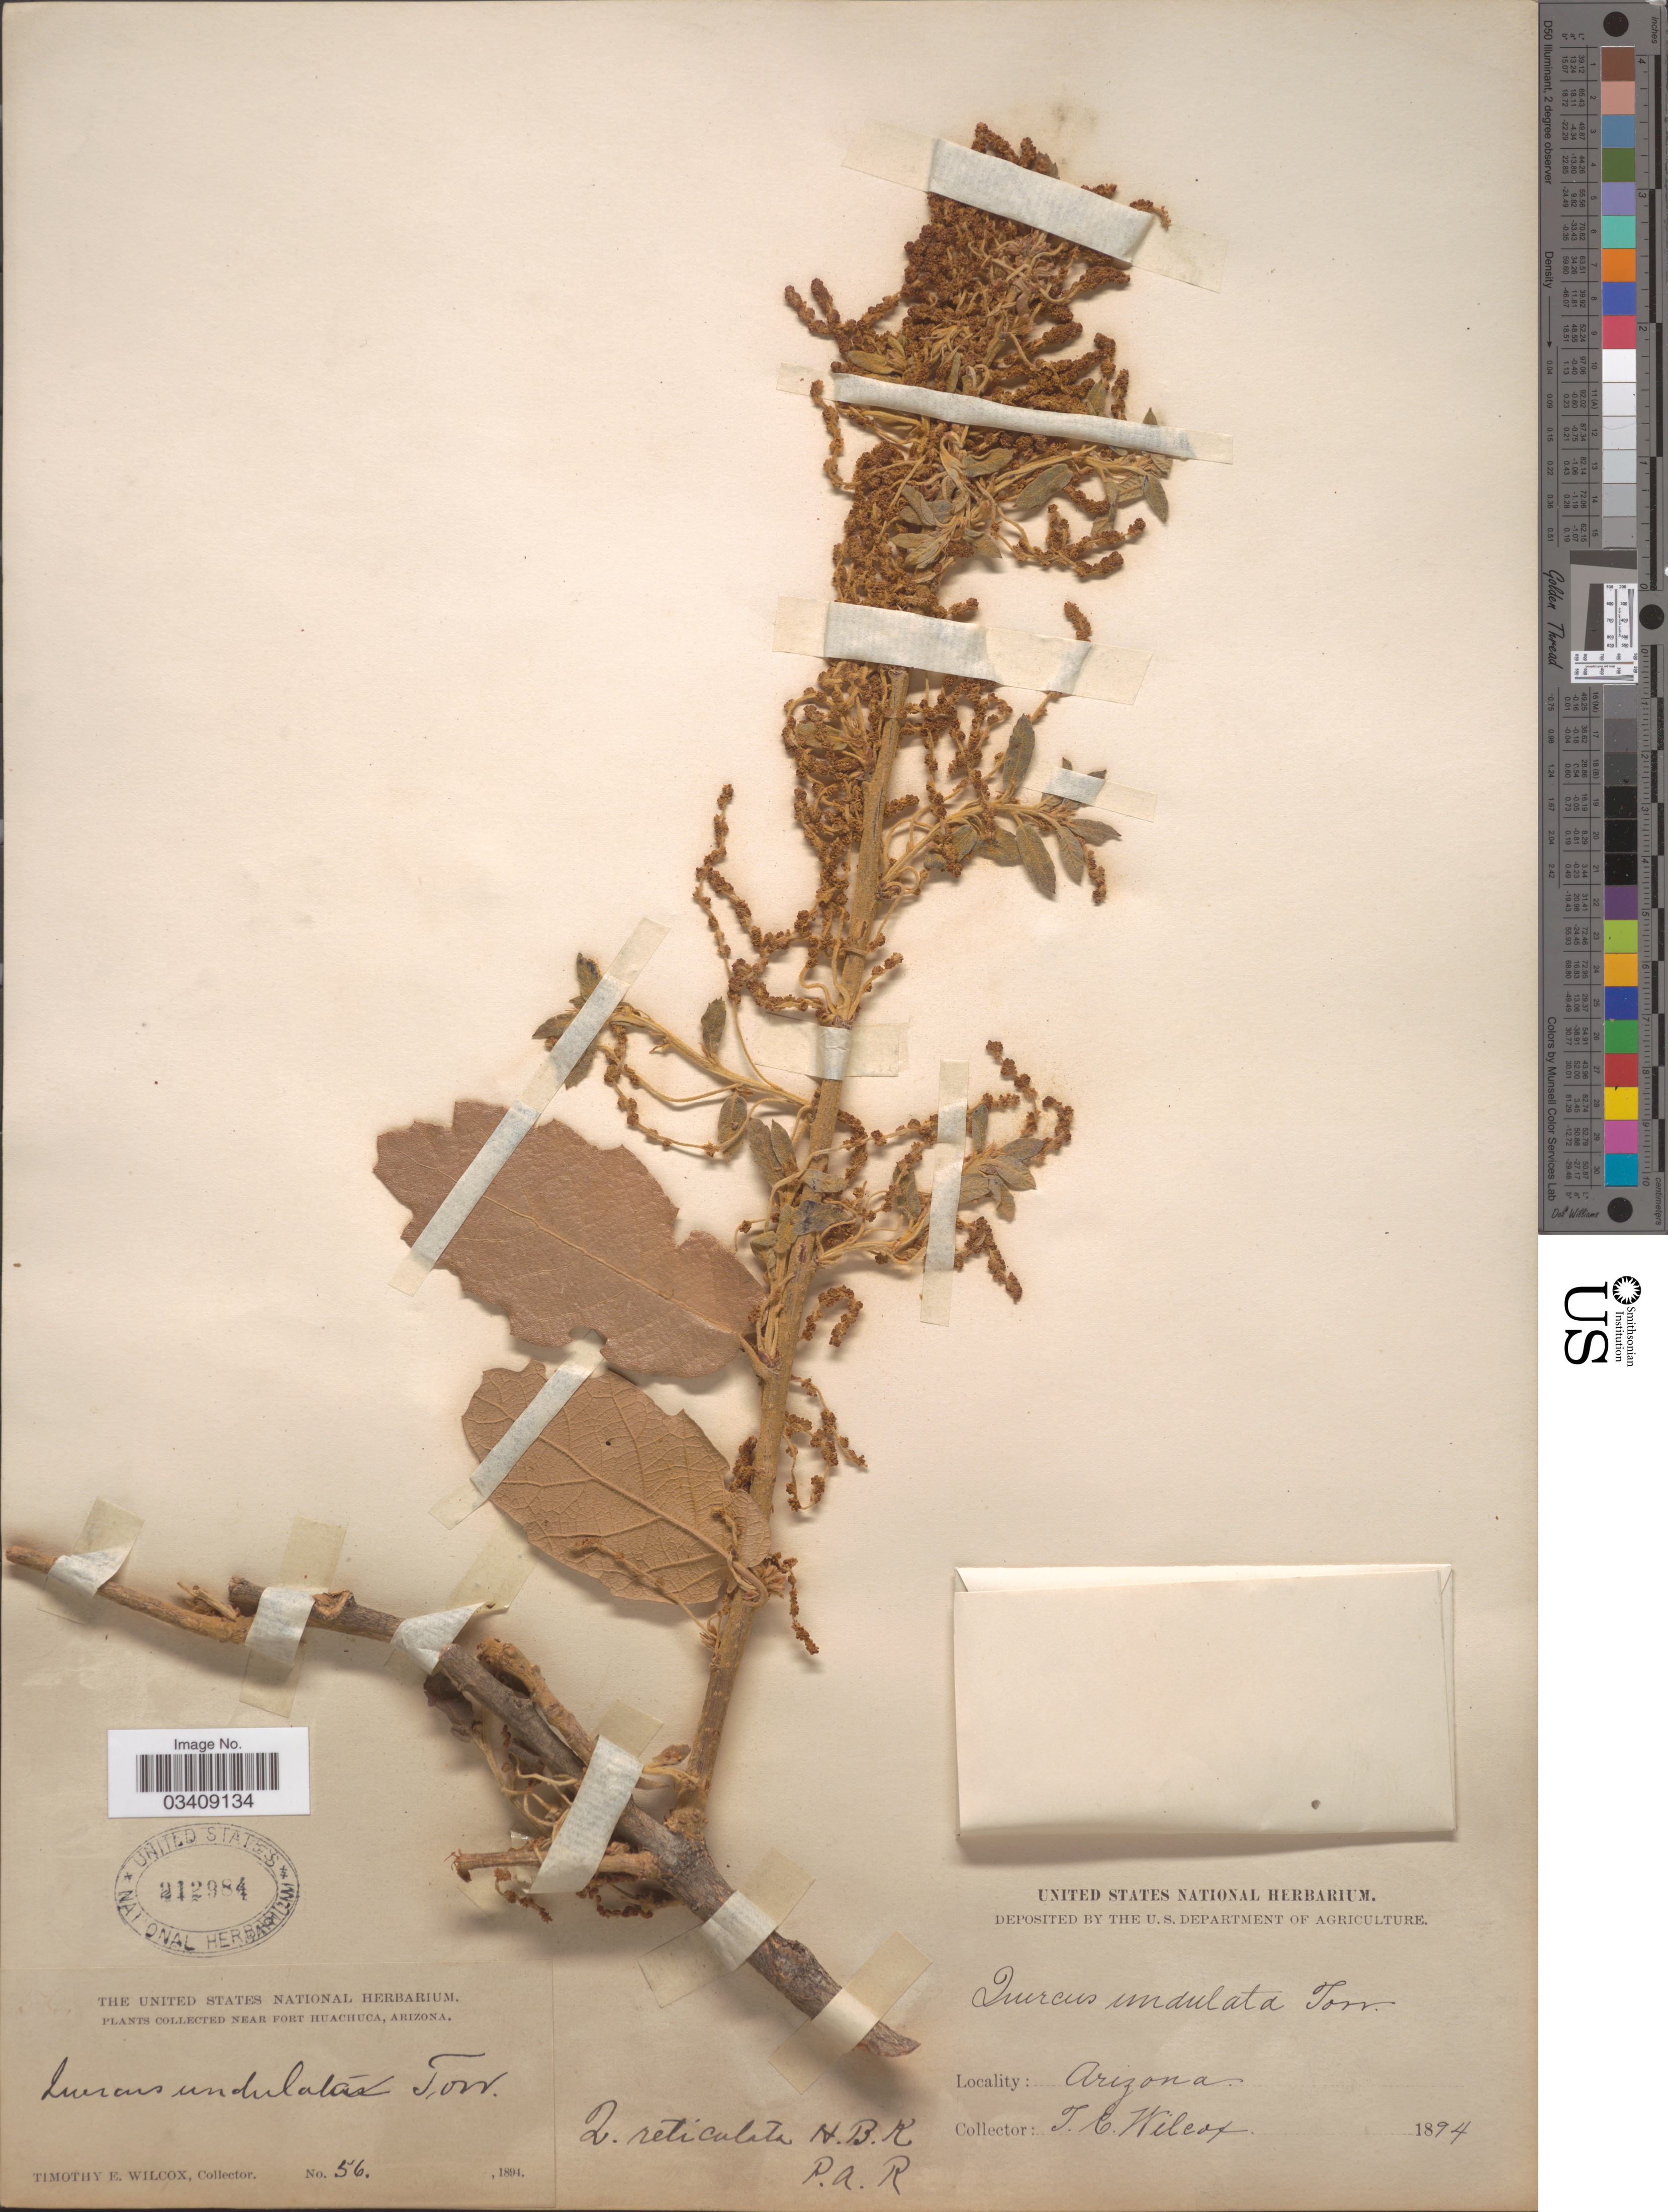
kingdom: Plantae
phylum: Tracheophyta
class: Magnoliopsida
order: Fagales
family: Fagaceae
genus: Quercus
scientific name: Quercus undulata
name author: Torr.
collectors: T. E. Wilcox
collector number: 56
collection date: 1894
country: United States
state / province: Arizona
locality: Near Fort Huachuca.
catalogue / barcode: US 212984